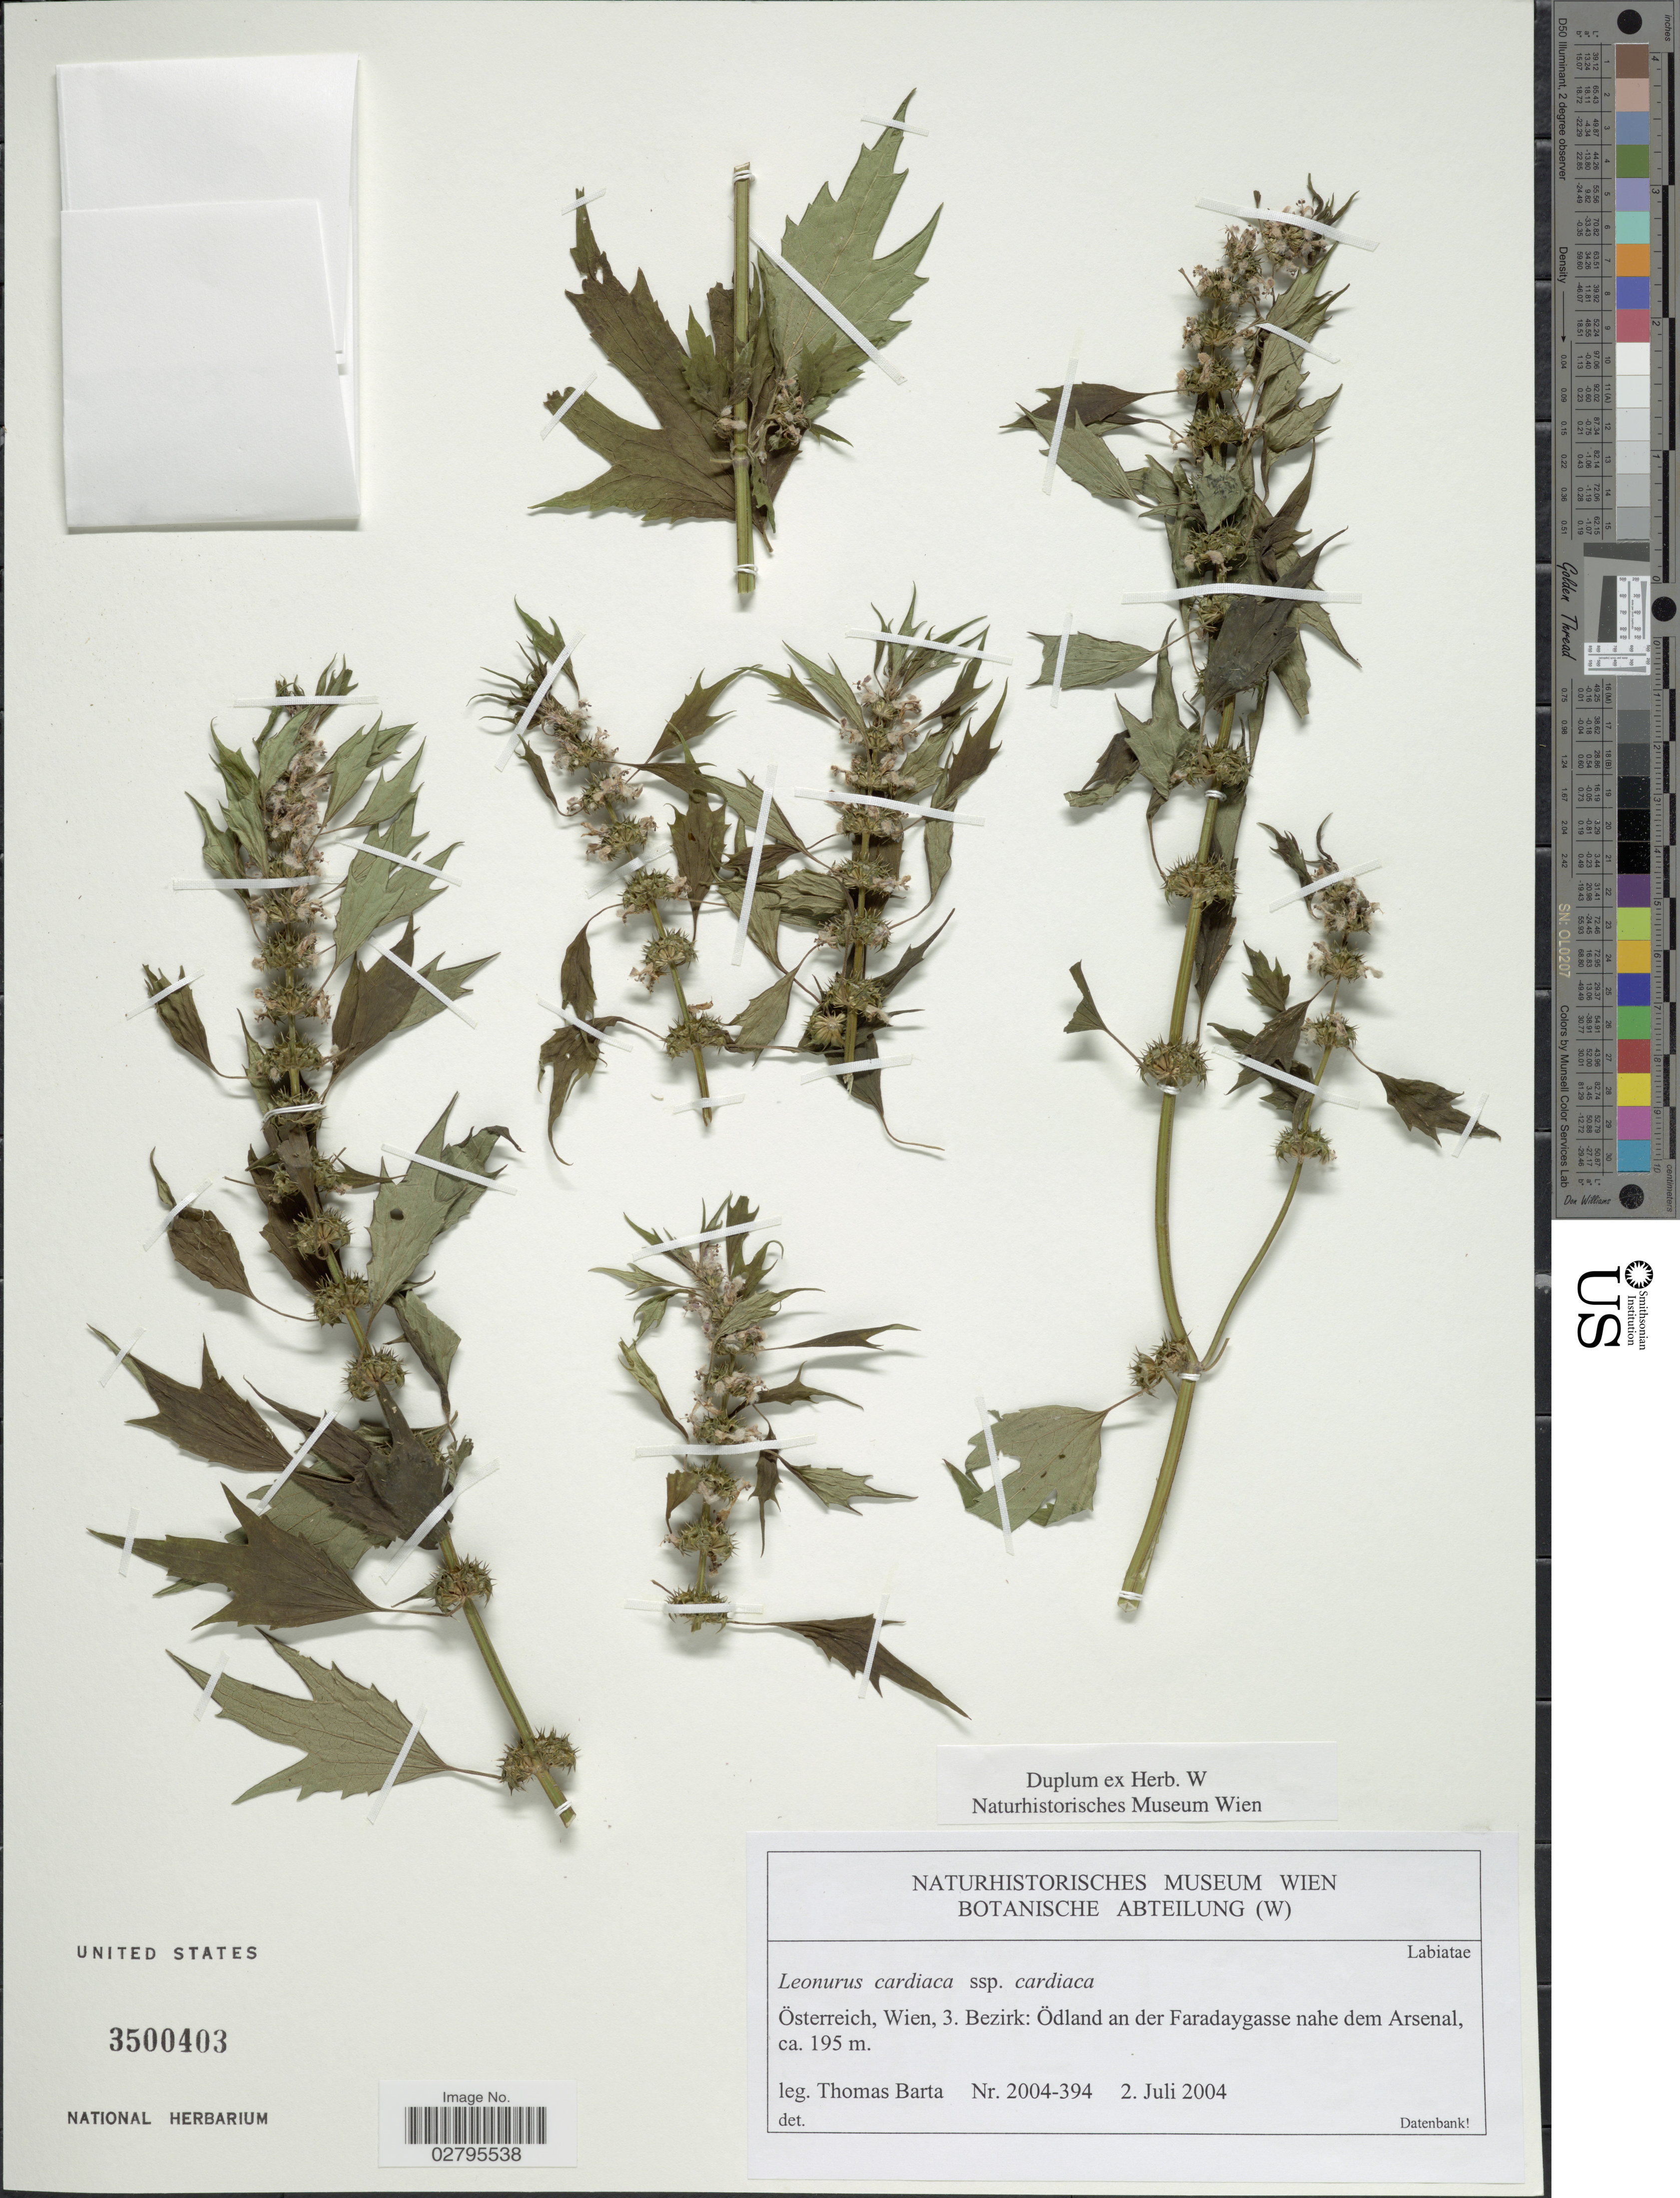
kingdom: Plantae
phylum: Tracheophyta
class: Magnoliopsida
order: Lamiales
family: Lamiaceae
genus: Leonurus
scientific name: Leonurus cardiaca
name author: L.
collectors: T. Barta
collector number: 2004-394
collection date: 2004-07-02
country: Austria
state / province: Wien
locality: Österreich, Wien, 3. Bezirk: Ödland an der Faradaygasse nahe dem Arsenal.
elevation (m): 195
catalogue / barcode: US 3500403